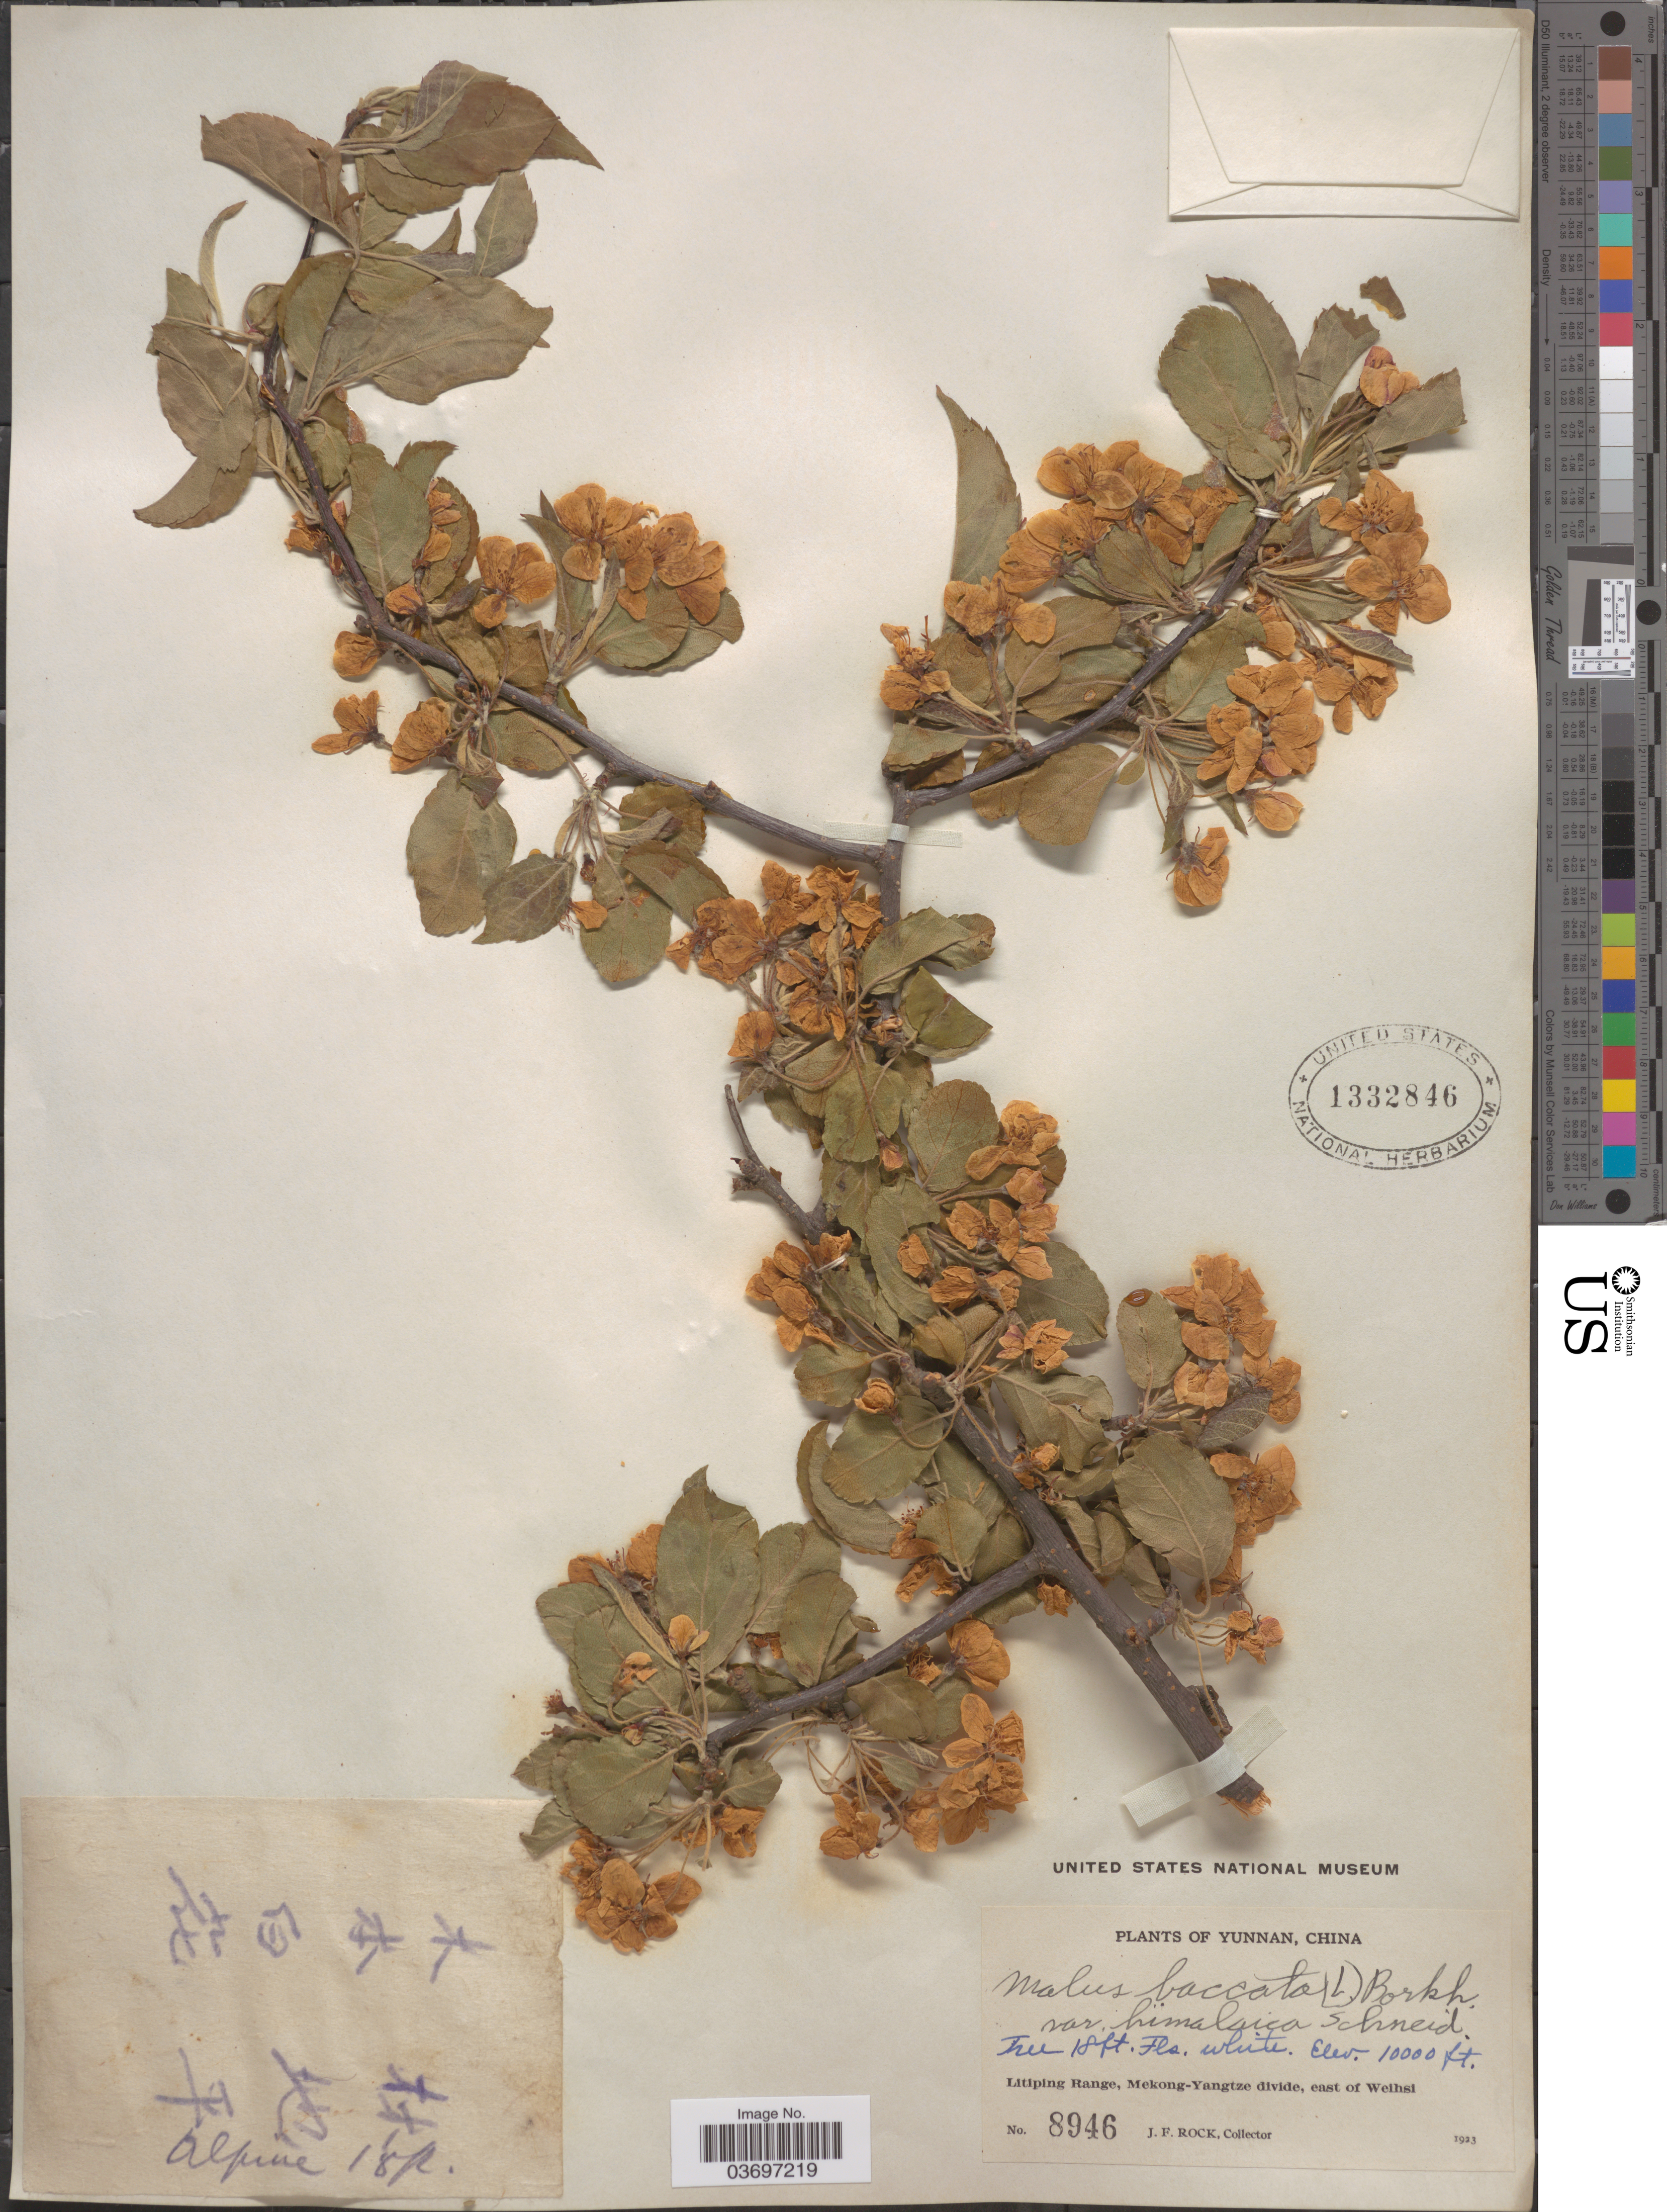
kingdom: Plantae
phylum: Tracheophyta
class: Magnoliopsida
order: Rosales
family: Rosaceae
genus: Malus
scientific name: Malus baccata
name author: (L.) Borkh.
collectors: J. Rock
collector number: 8946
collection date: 1923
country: China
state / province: Yunnan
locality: Litiping Range, Mekong-Yangtze divide, east of Weihsi.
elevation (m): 3048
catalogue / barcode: US 1332846